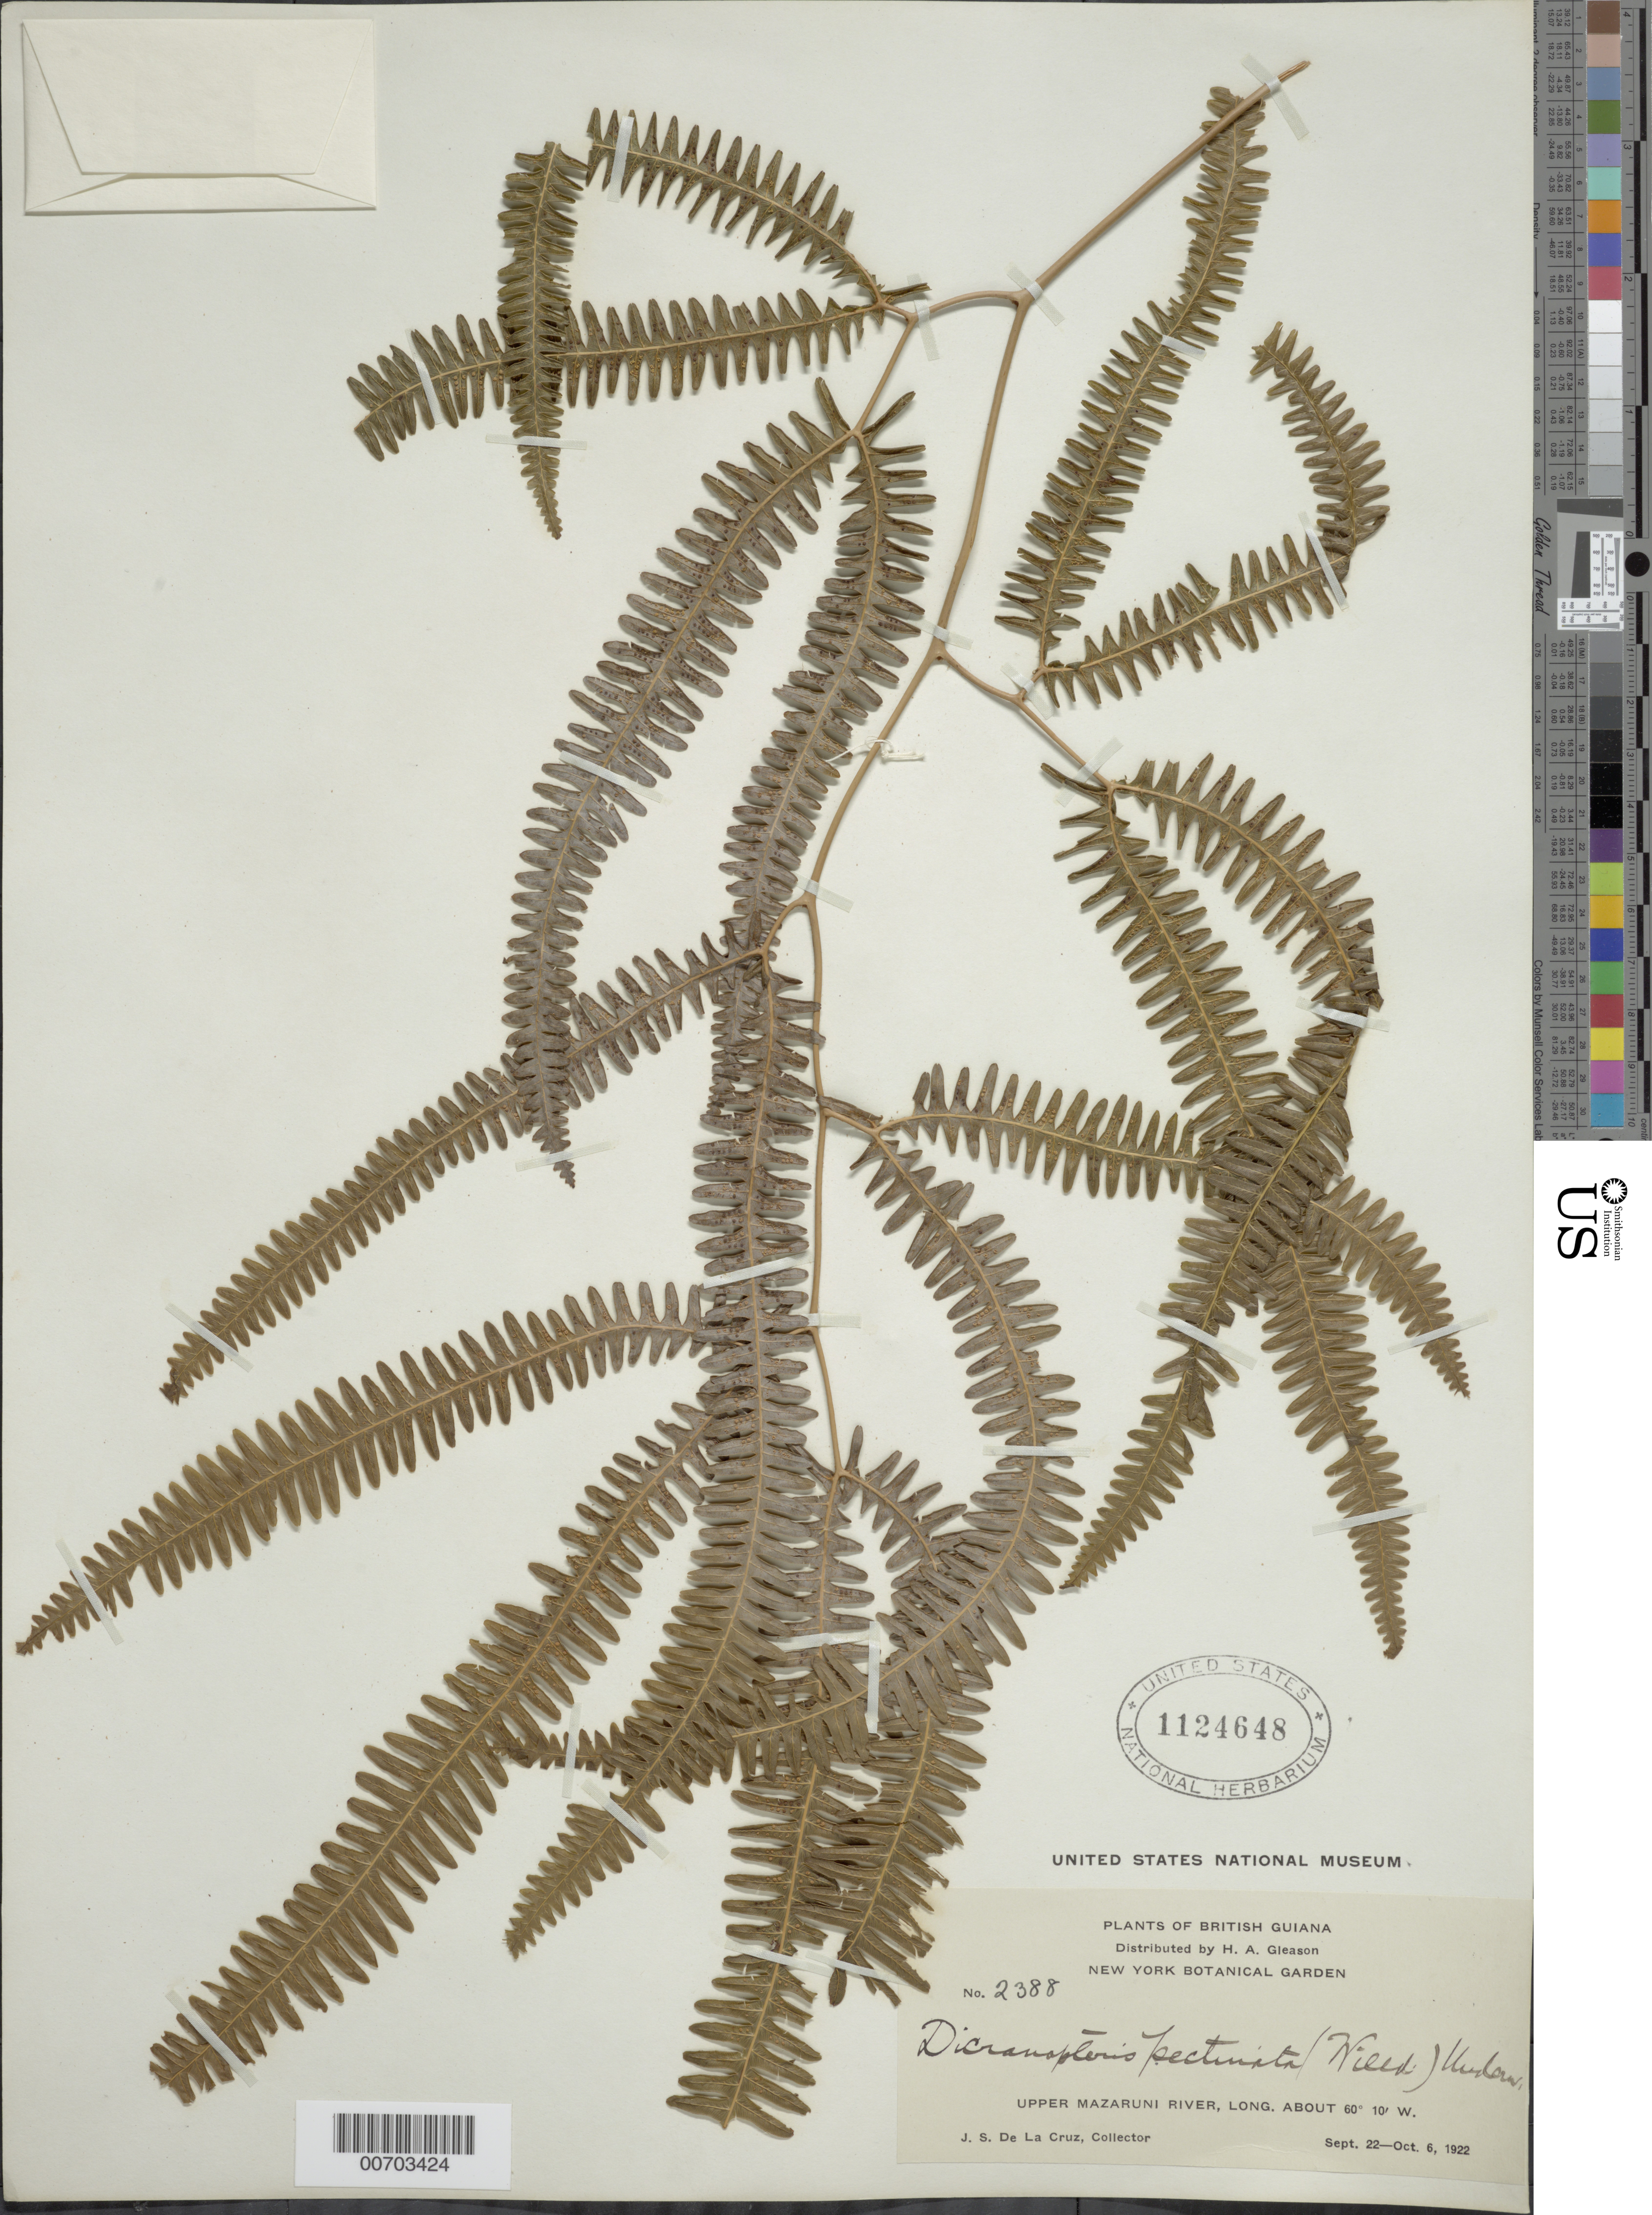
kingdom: Plantae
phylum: Tracheophyta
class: Polypodiopsida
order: Gleicheniales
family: Gleicheniaceae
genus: Gleichenella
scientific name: Gleichenella pectinata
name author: (Willd.) Ching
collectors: J. S. de la Cruz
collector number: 2388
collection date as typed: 22-Sep-22 to 6-Oct-22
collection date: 1922-09-22/1922-10-06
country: Guyana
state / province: Cuyuni-Mazaruni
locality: Upper Mazaruni R.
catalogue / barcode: US 1124648